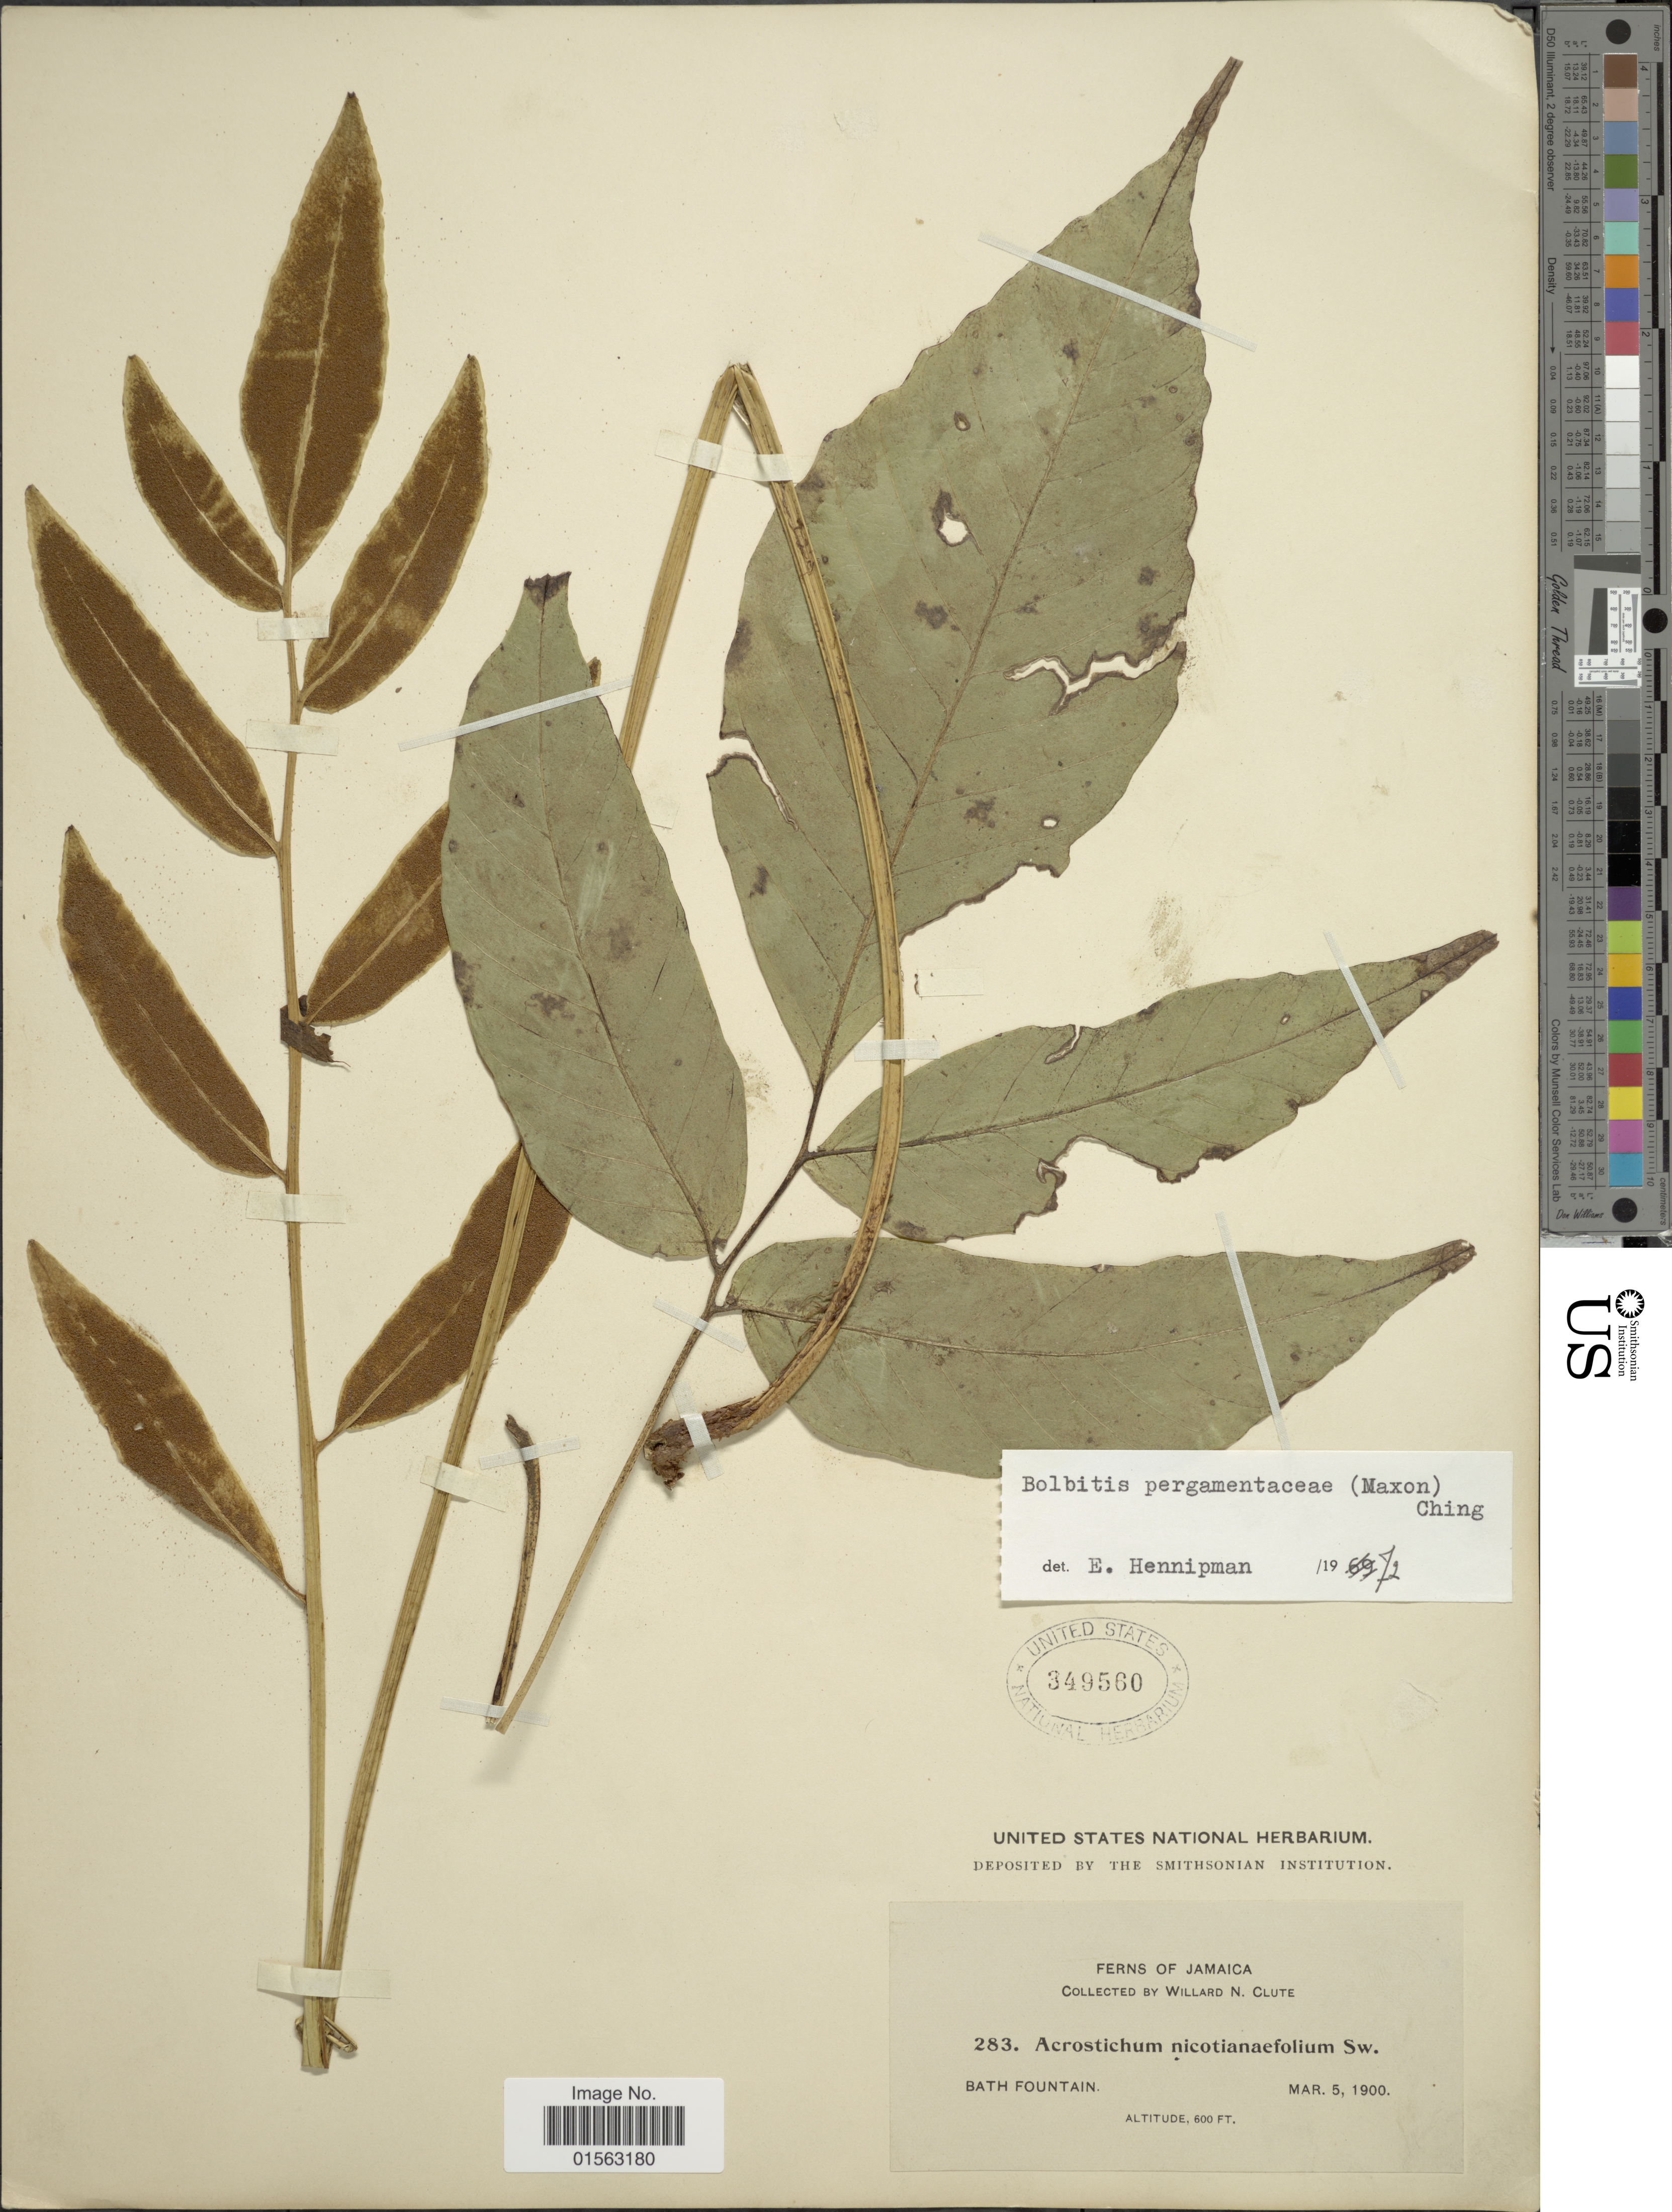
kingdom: Plantae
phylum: Tracheophyta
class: Polypodiopsida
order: Polypodiales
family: Dryopteridaceae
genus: Mickelia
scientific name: Mickelia pergamentacea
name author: (Maxon) R.C. Moran et al.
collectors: W. N. Clute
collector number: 283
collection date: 1900-03-05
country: Jamaica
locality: Jamaica, Bath Fountain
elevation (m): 183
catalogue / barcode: US 349560